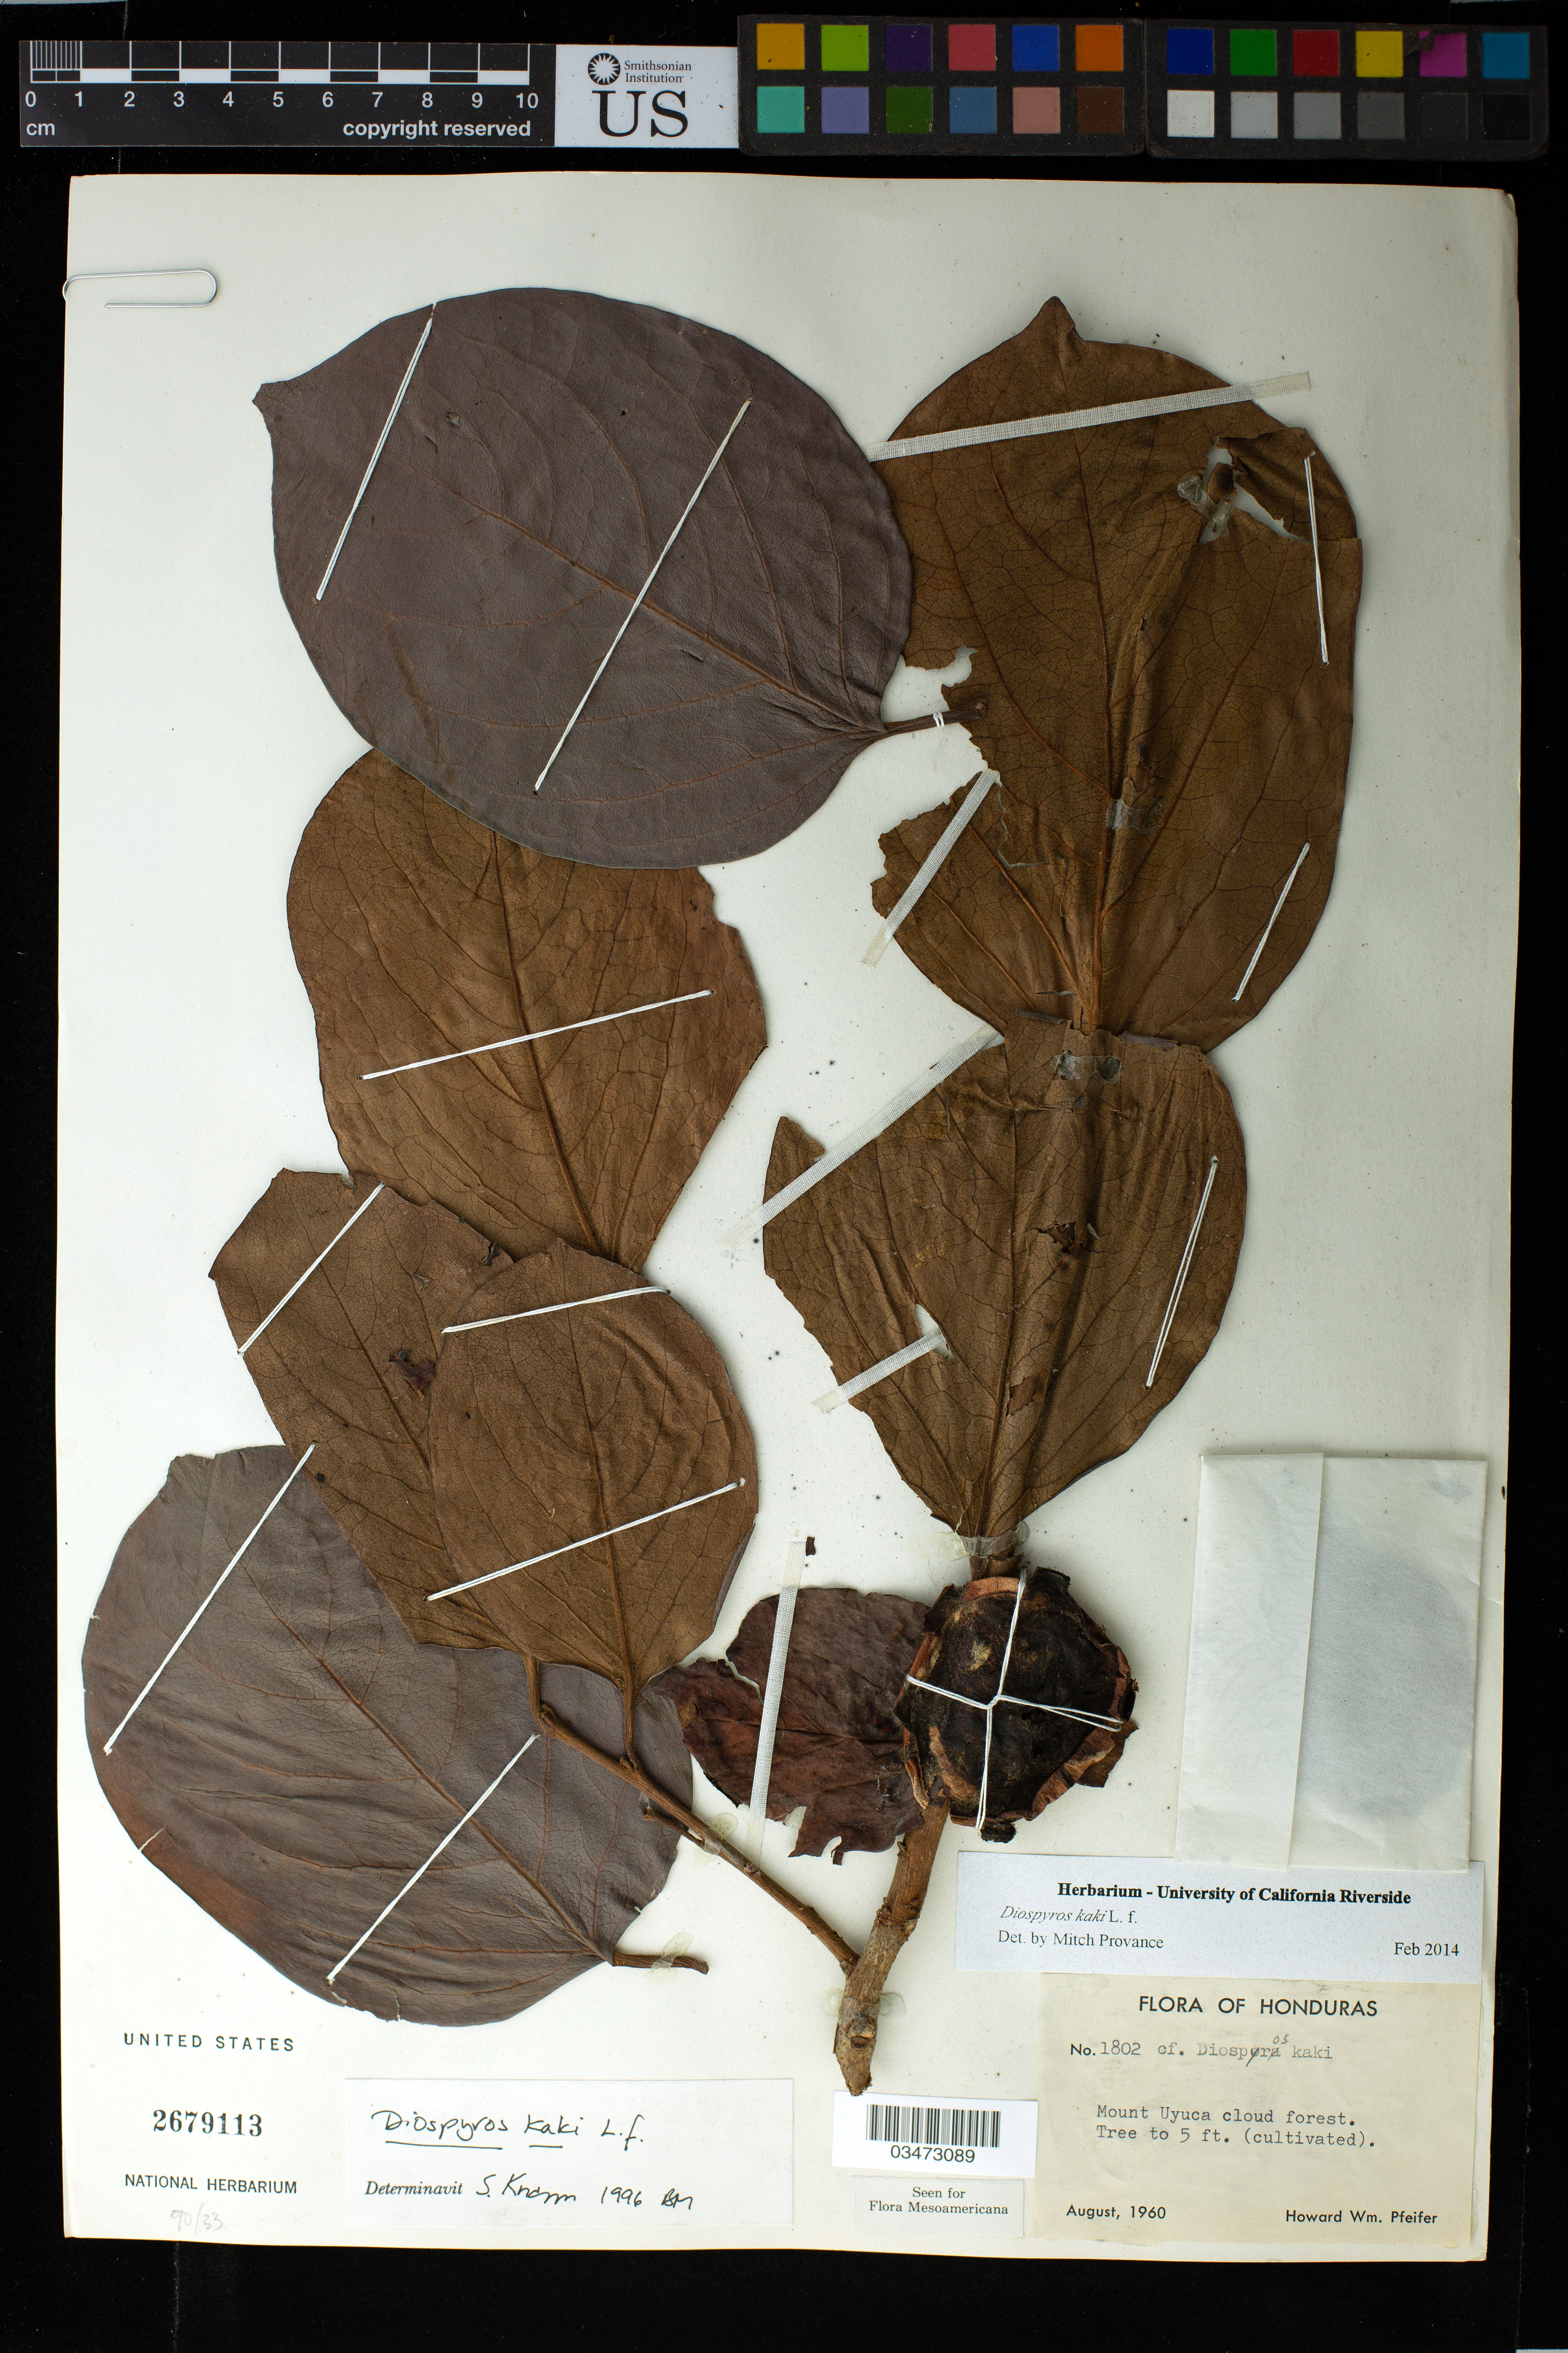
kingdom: Plantae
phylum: Tracheophyta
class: Magnoliopsida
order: Ericales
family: Ebenaceae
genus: Diospyros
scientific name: Diospyros kaki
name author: Thunb.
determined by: Provance, M. C.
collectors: H. W. Pfeifer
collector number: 1802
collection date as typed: Aug 1960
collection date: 1960-08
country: Honduras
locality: Mount Uyuca cloud forest.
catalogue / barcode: US 2679113